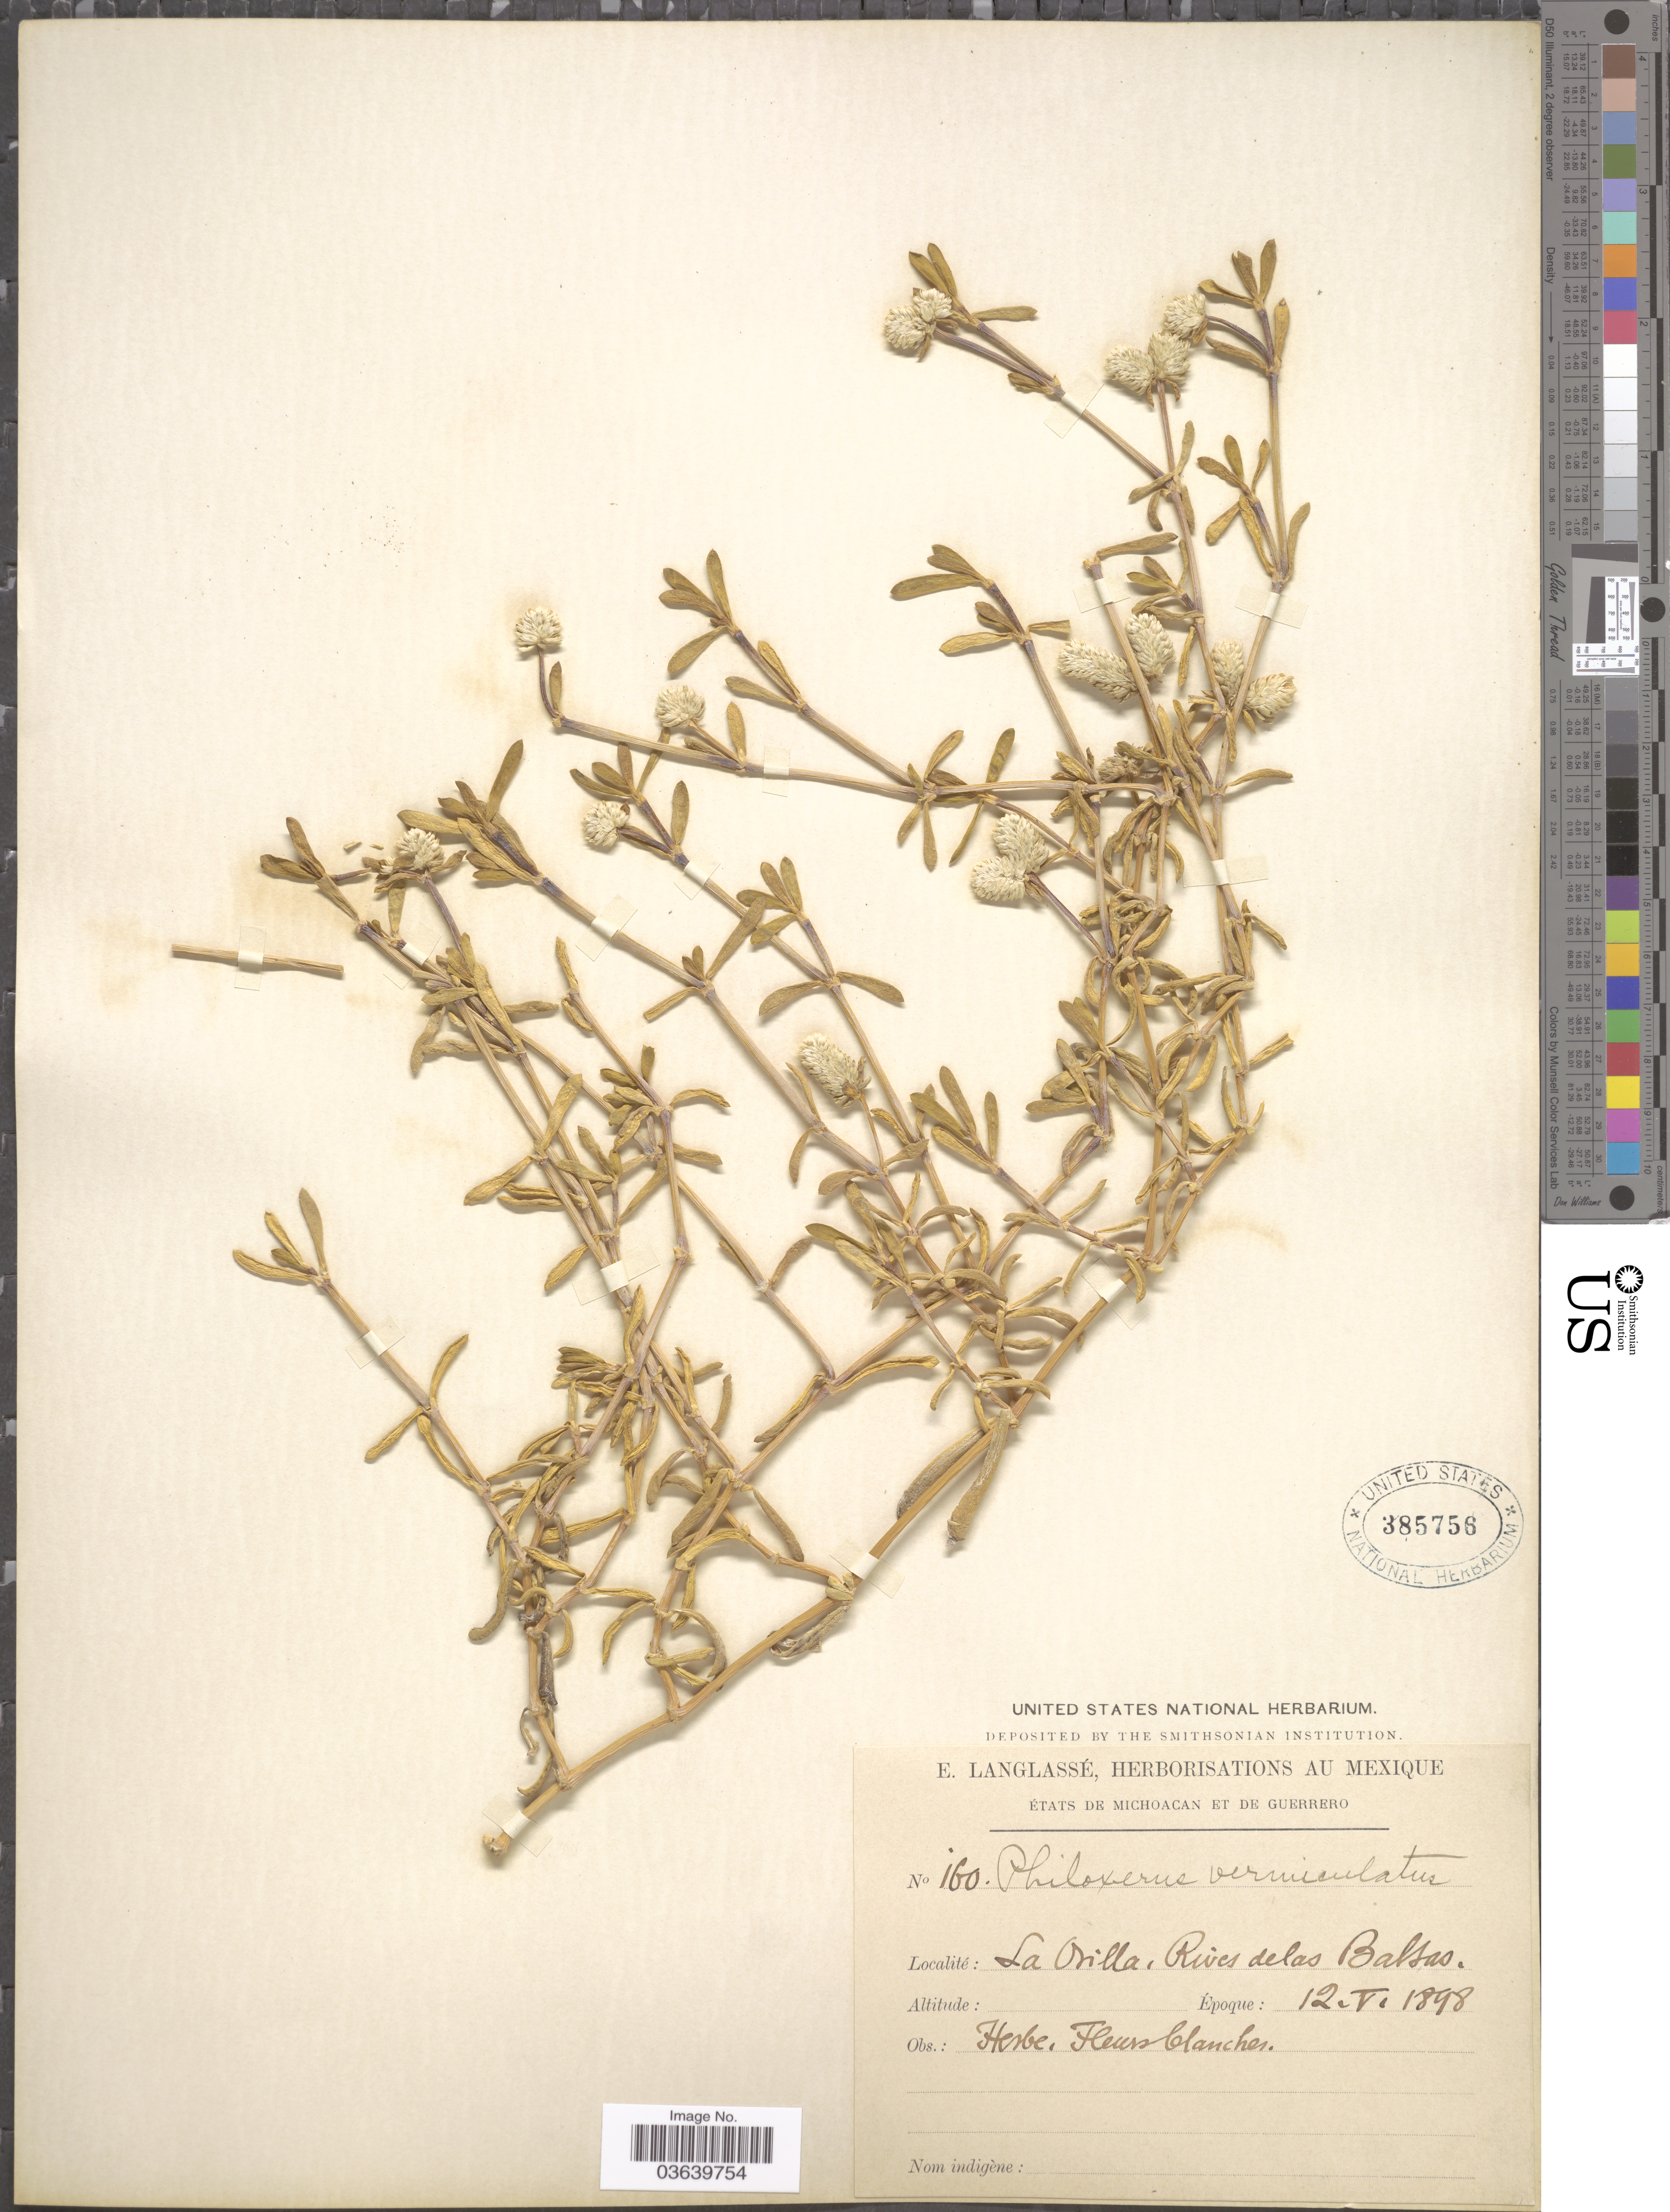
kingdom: Plantae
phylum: Tracheophyta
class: Magnoliopsida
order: Caryophyllales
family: Amaranthaceae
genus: Gomphrena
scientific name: Gomphrena vermicularis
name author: L.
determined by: Strong, Mark T., (BOT), Smithsonian Institution - National Museum of Natural History (UNITED STATES)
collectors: E. Langlassé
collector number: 160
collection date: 1898-05-12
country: Mexico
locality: États de Michoacan et de Guerrero. La Orilla, Rives de las Balsas.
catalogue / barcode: US 385756